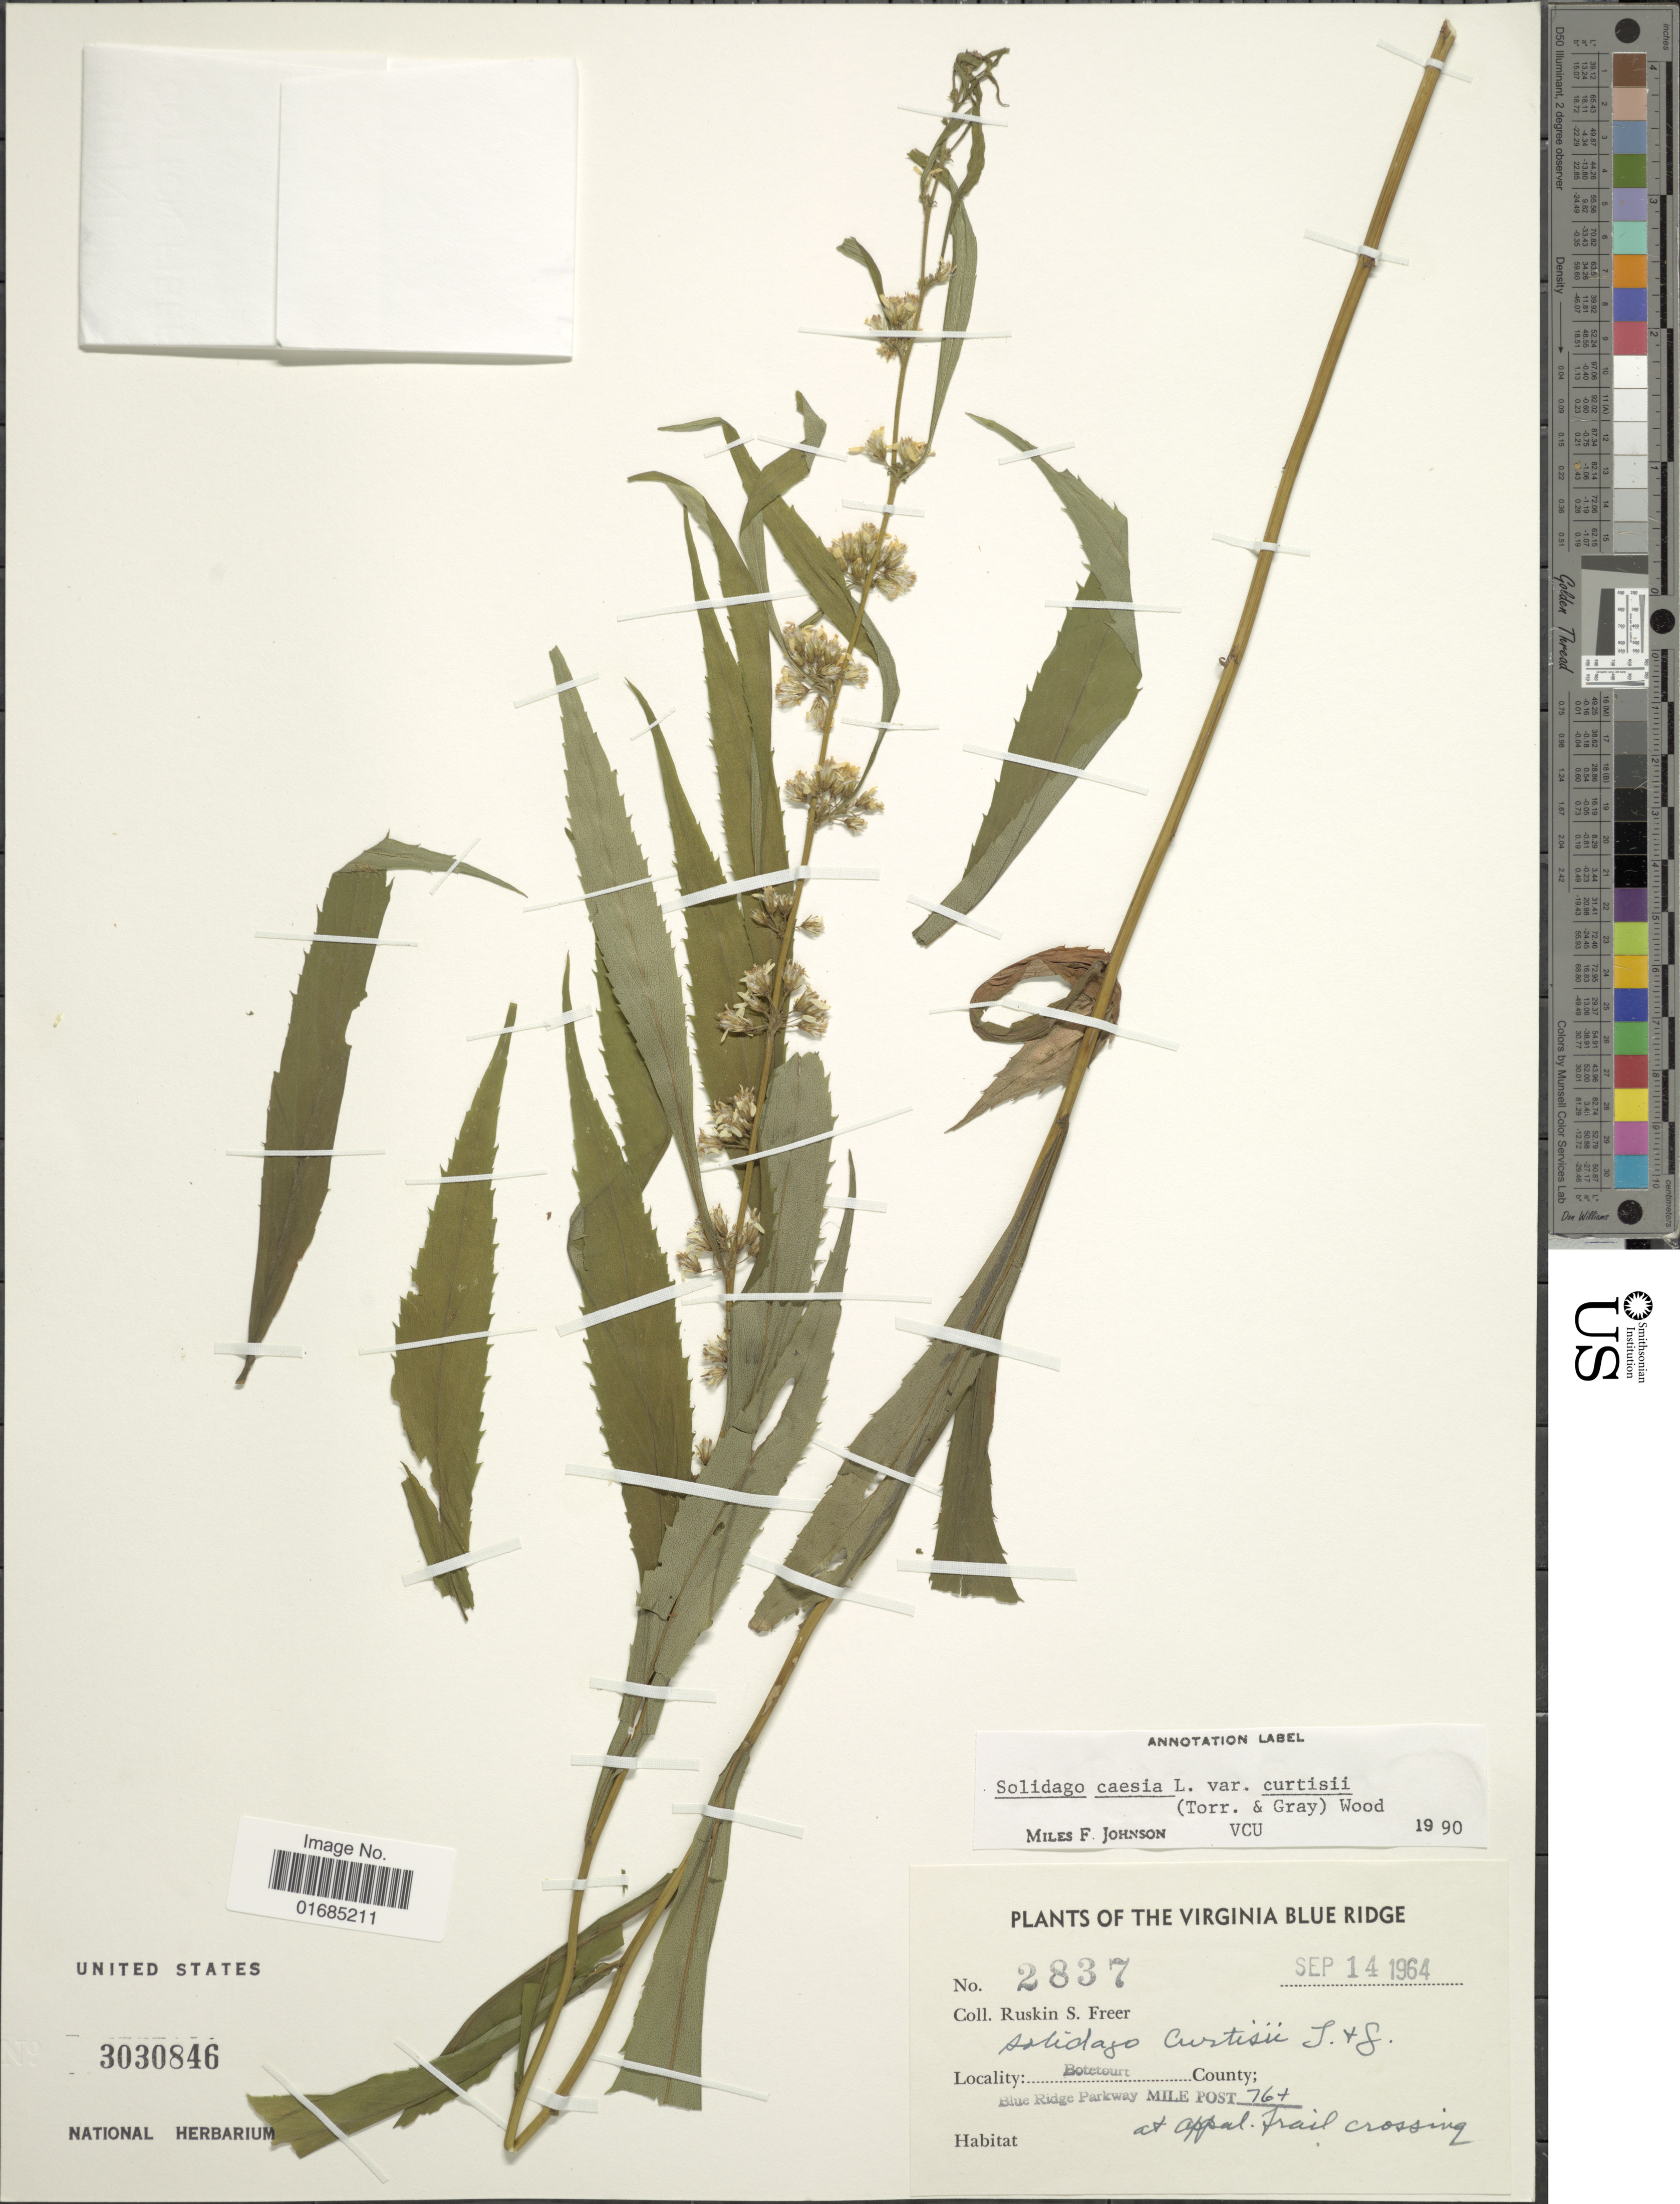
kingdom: Plantae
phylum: Tracheophyta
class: Magnoliopsida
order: Asterales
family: Asteraceae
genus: Solidago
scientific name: Solidago caesia var. curtisii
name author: (Torr. & A. Gray) C.E.S. Taylor & R.J. Taylor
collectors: R. Freer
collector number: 2837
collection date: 1964-09-14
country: United States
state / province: Virginia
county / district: Botetourt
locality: Blue Ridge. Botetourt County, Blue Ridge Parkway Mile Post 76+ at Appal. Trail crossing.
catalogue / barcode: US 3030846